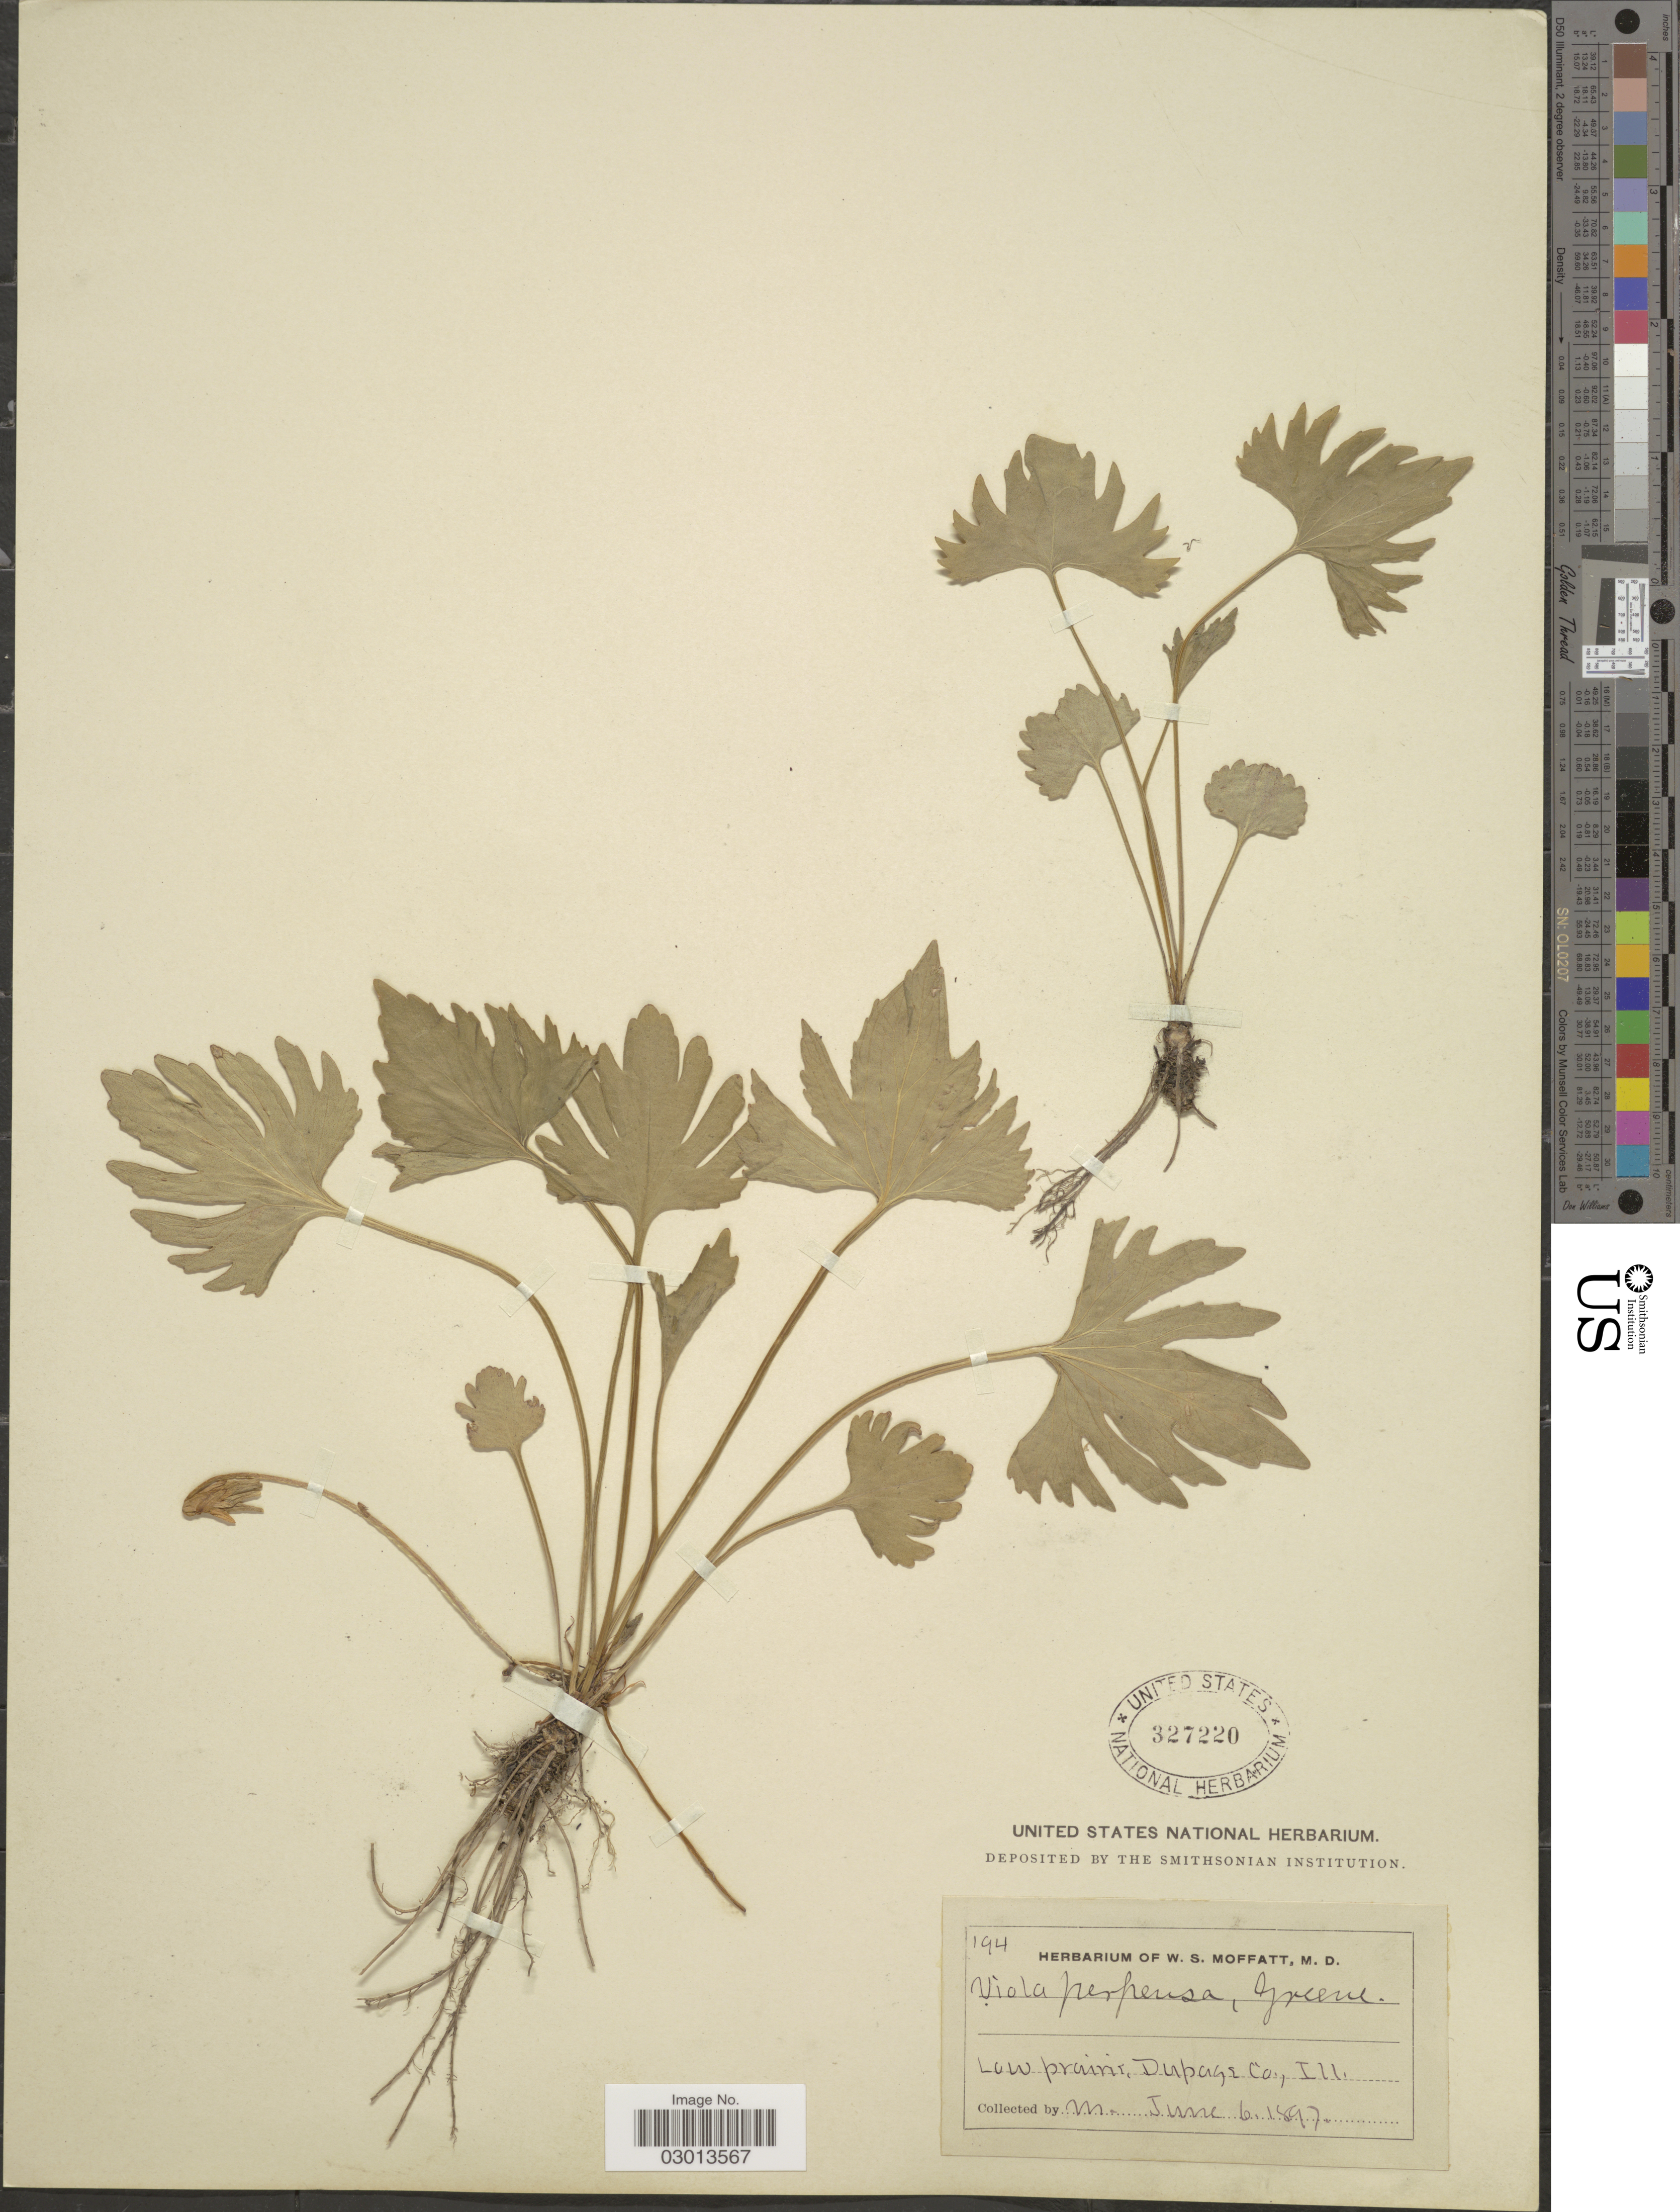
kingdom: Plantae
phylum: Tracheophyta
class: Magnoliopsida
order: Malpighiales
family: Violaceae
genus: Viola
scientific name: Viola perpensa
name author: Greene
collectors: W. Moffatt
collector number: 194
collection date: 1897-06-06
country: United States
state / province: Illinois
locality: Dupage Co., Ill.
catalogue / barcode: US 327220